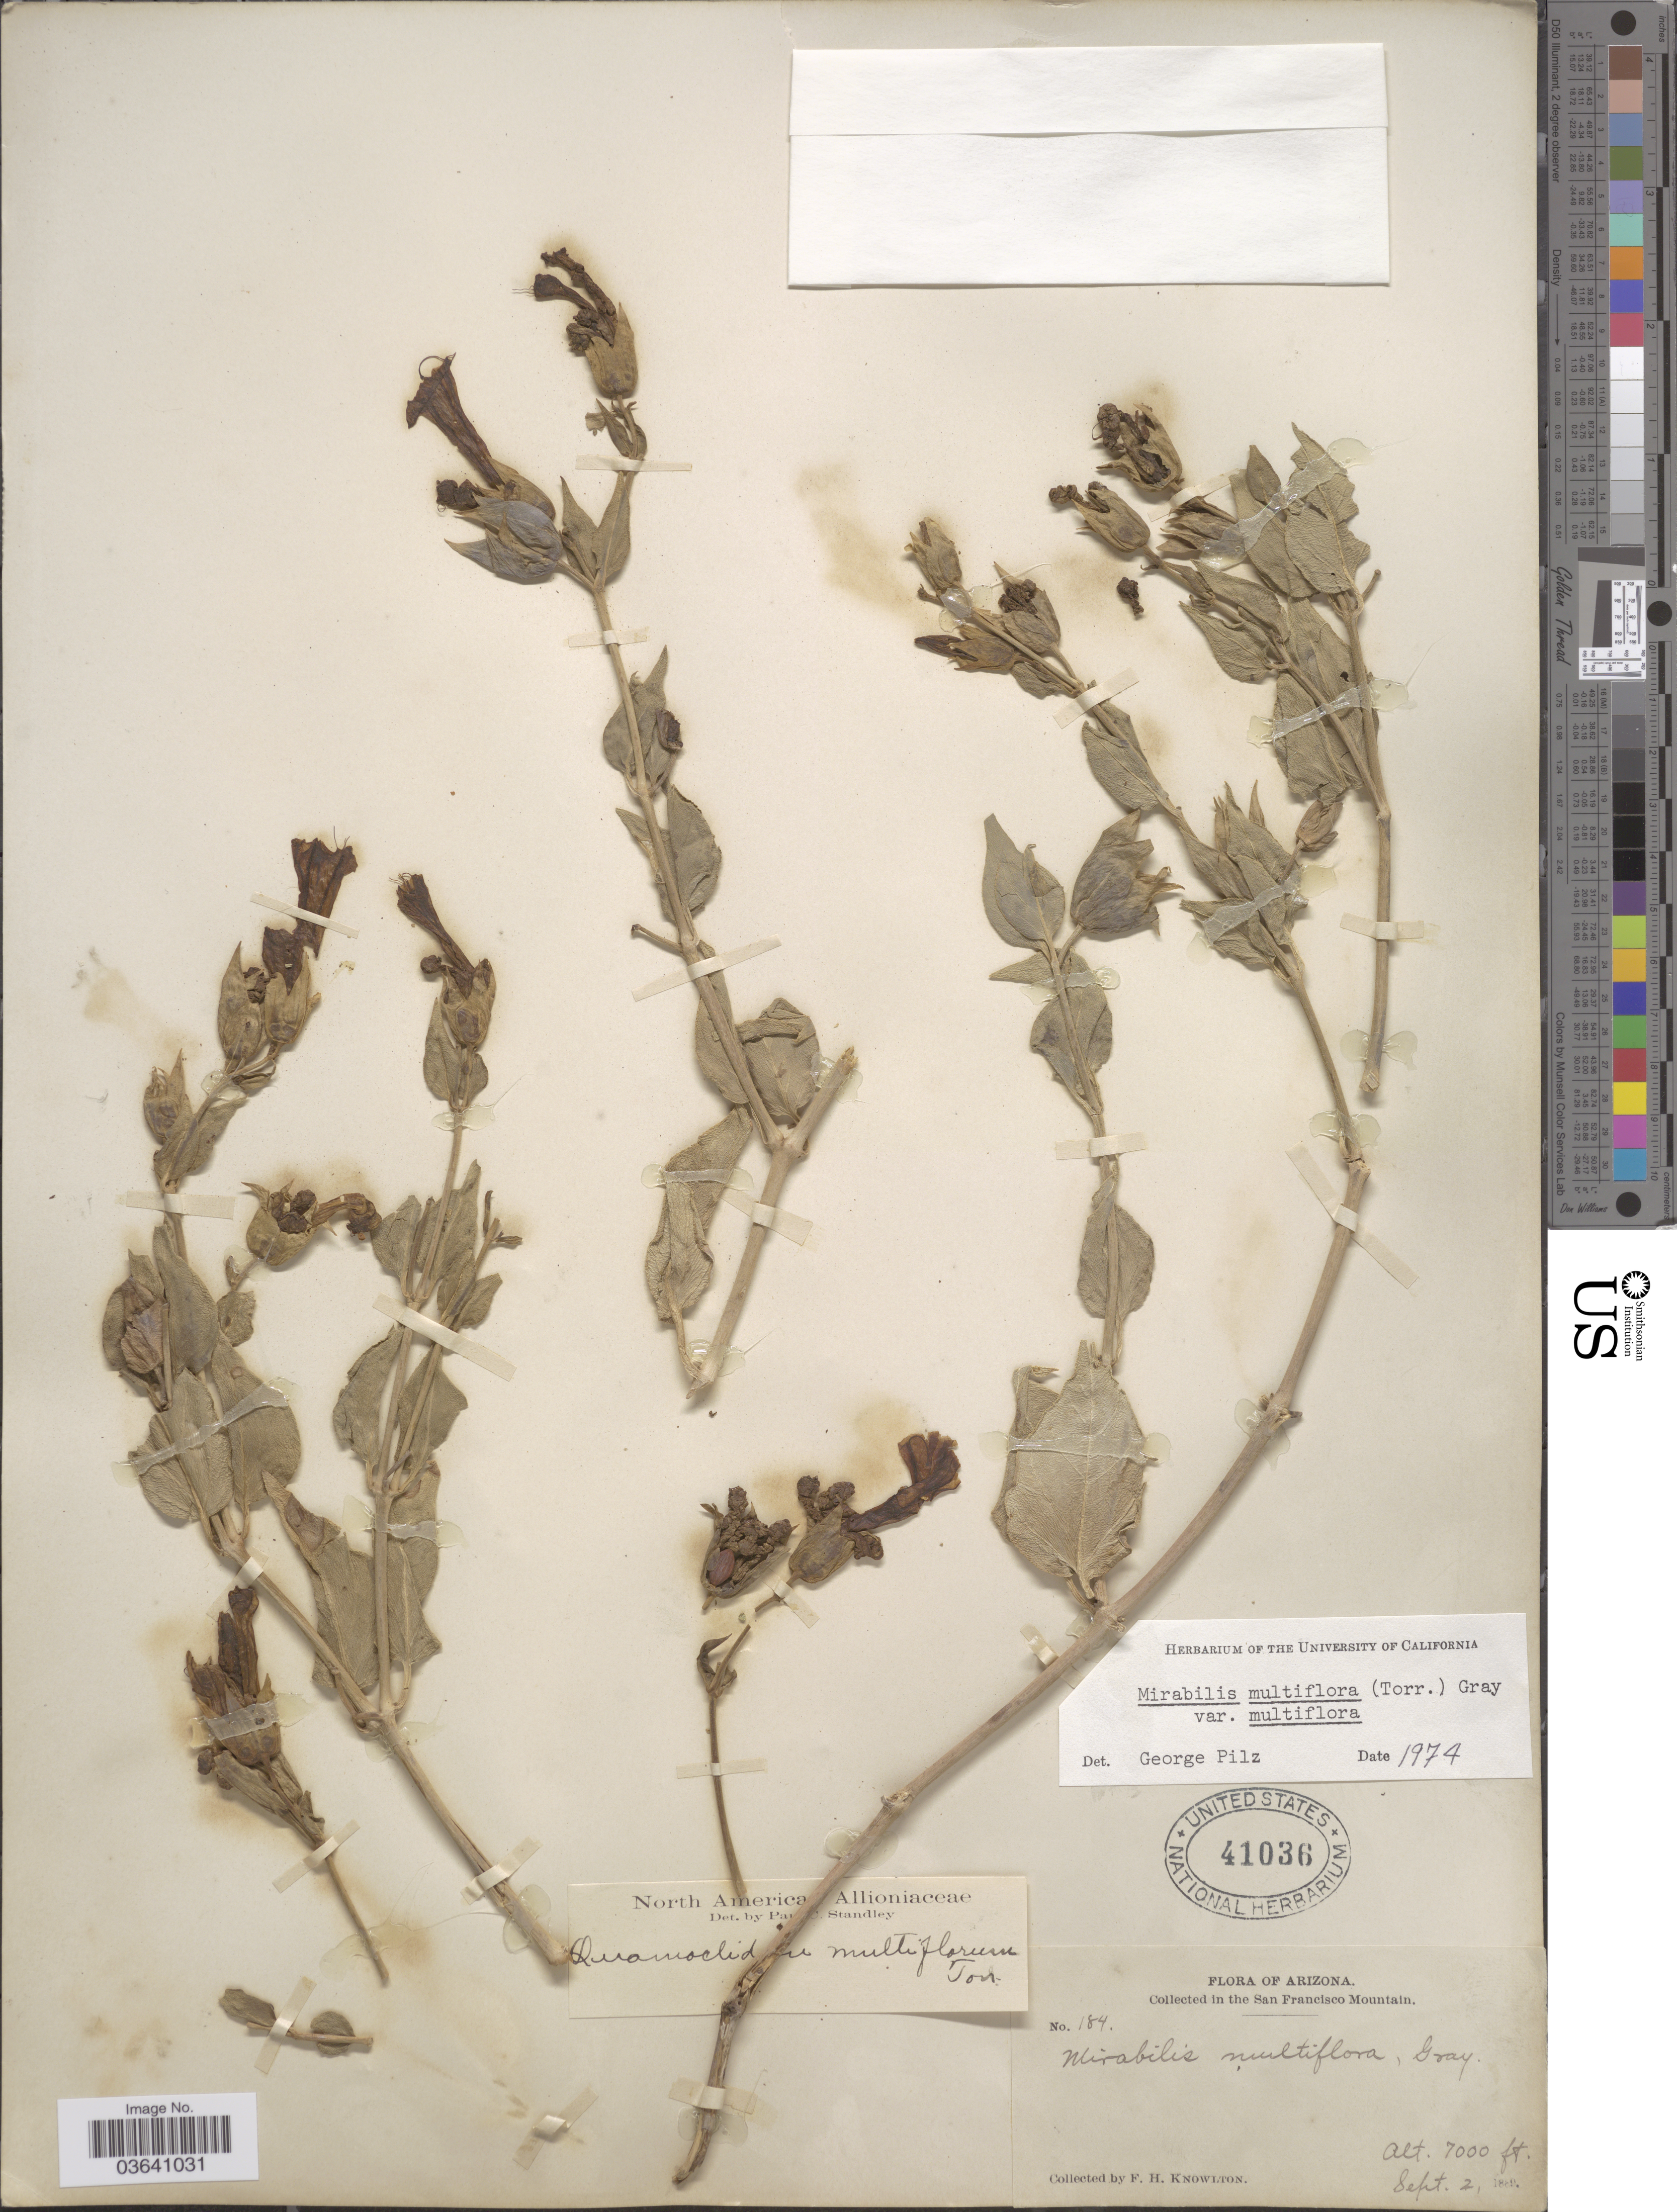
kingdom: Plantae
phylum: Tracheophyta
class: Magnoliopsida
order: Caryophyllales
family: Nyctaginaceae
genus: Mirabilis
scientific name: Mirabilis multiflora var. multiflora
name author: (Torr.) A. Gray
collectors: F. H. Knowlton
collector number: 184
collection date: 1889-09-02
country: United States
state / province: Arizona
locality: In the San Francisco Mountain.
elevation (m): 2134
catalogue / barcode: US 41036